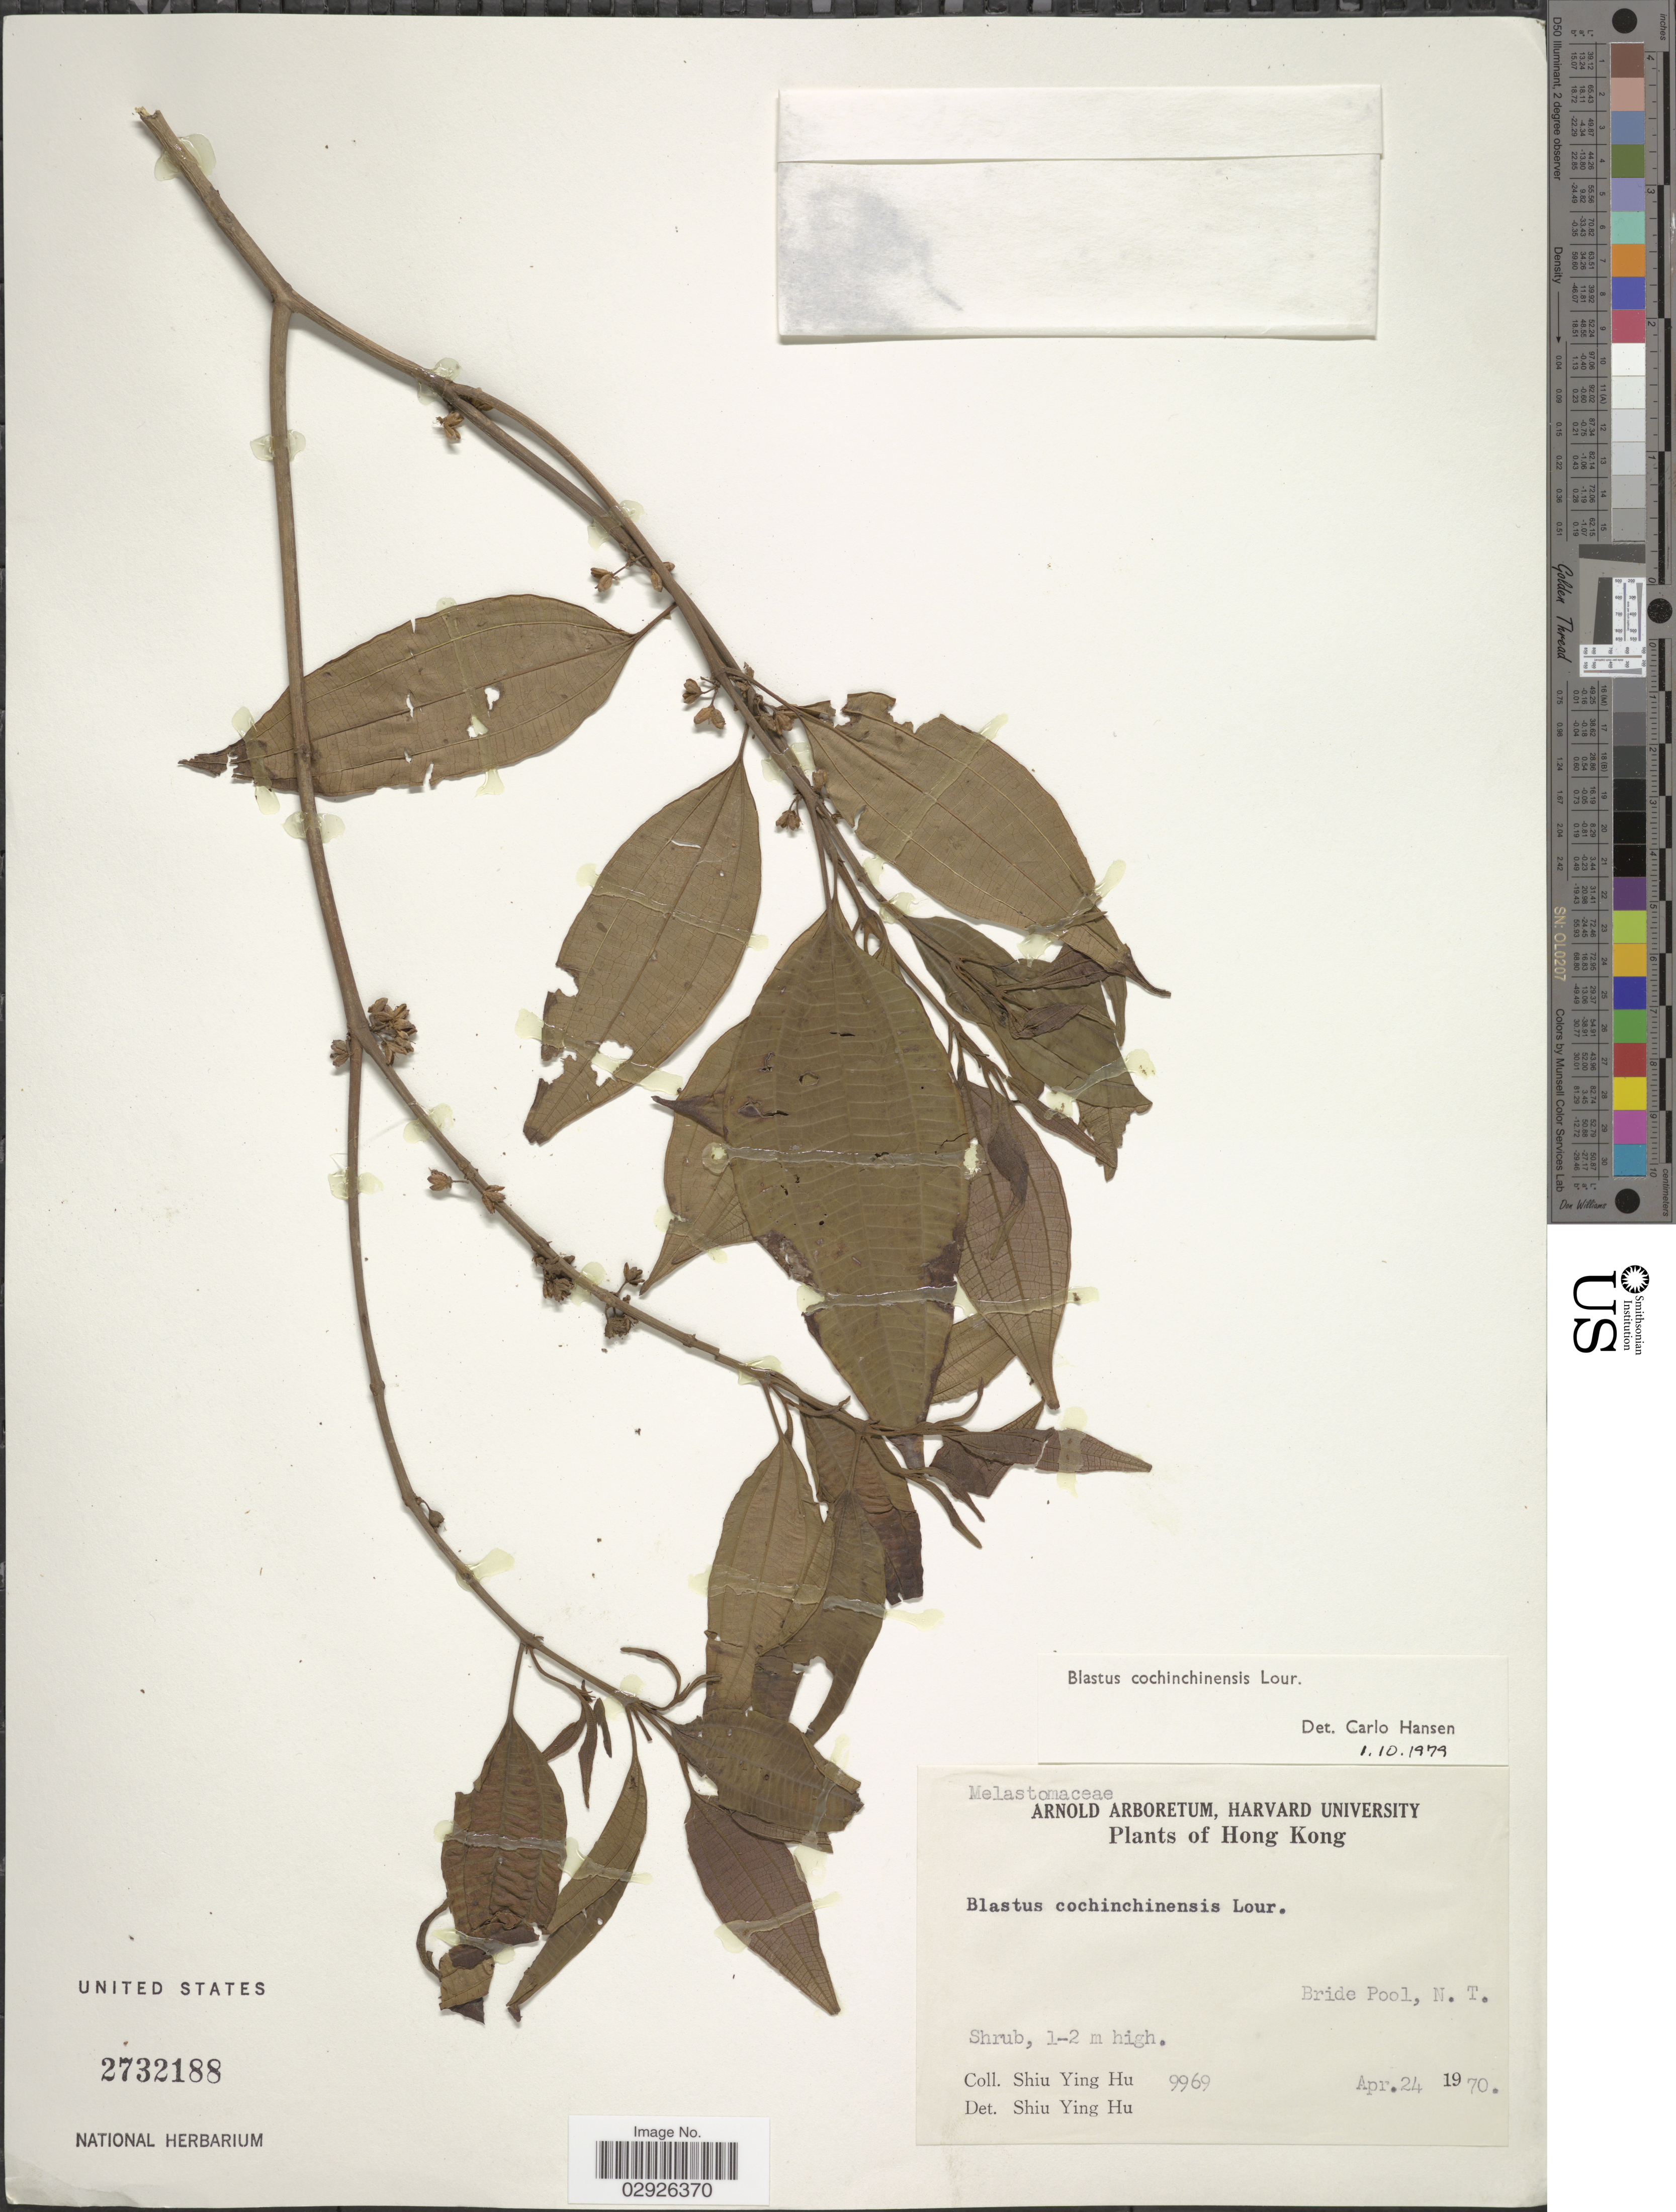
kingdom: Plantae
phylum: Tracheophyta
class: Magnoliopsida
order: Myrtales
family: Melastomataceae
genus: Blastus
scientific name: Blastus cochinchinensis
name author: Lour.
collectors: S. Y. Hu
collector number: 9969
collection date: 1970-04-24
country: China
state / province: Hong Kong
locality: Bride Pool, N.T.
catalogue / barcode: US 2732188